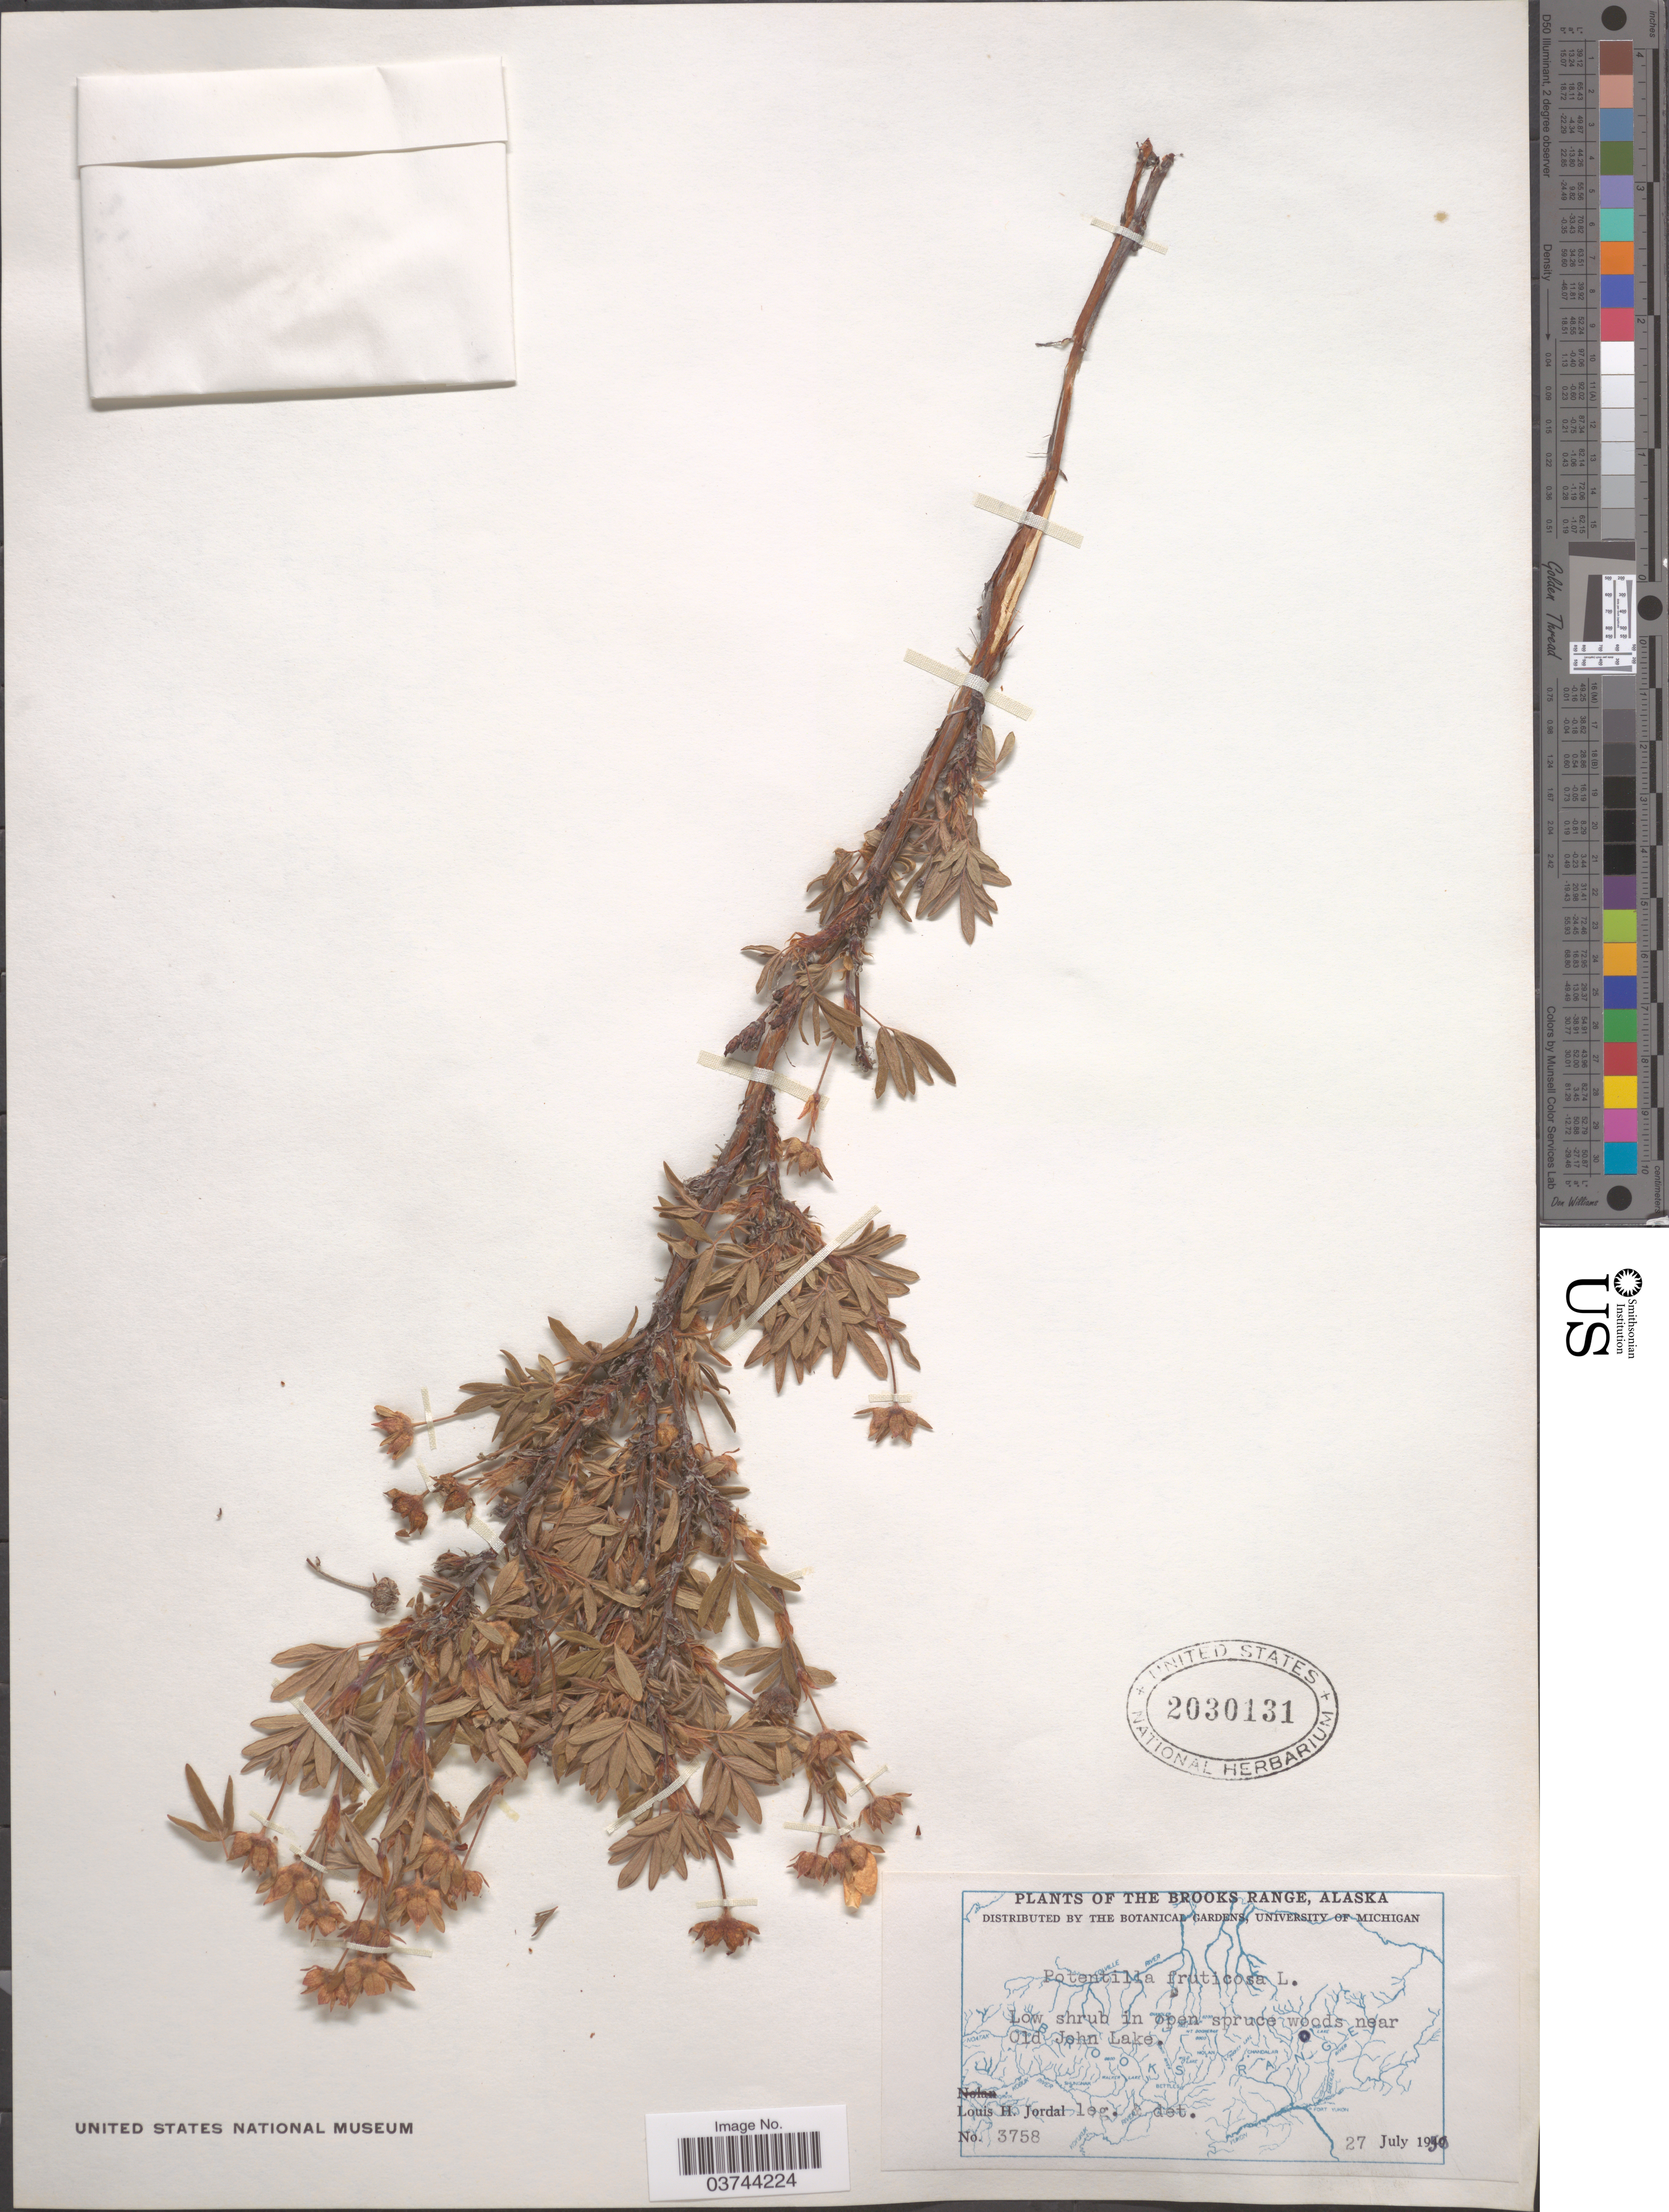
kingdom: Plantae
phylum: Tracheophyta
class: Magnoliopsida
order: Rosales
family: Rosaceae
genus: Dasiphora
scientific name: Dasiphora fruticosa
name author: (L.) Rydb.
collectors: L. Jordal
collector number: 3758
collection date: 1930-07-27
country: United States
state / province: Alaska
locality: The Brooks Range. In open spruce woods near Old John Lake.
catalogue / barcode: US 2030131